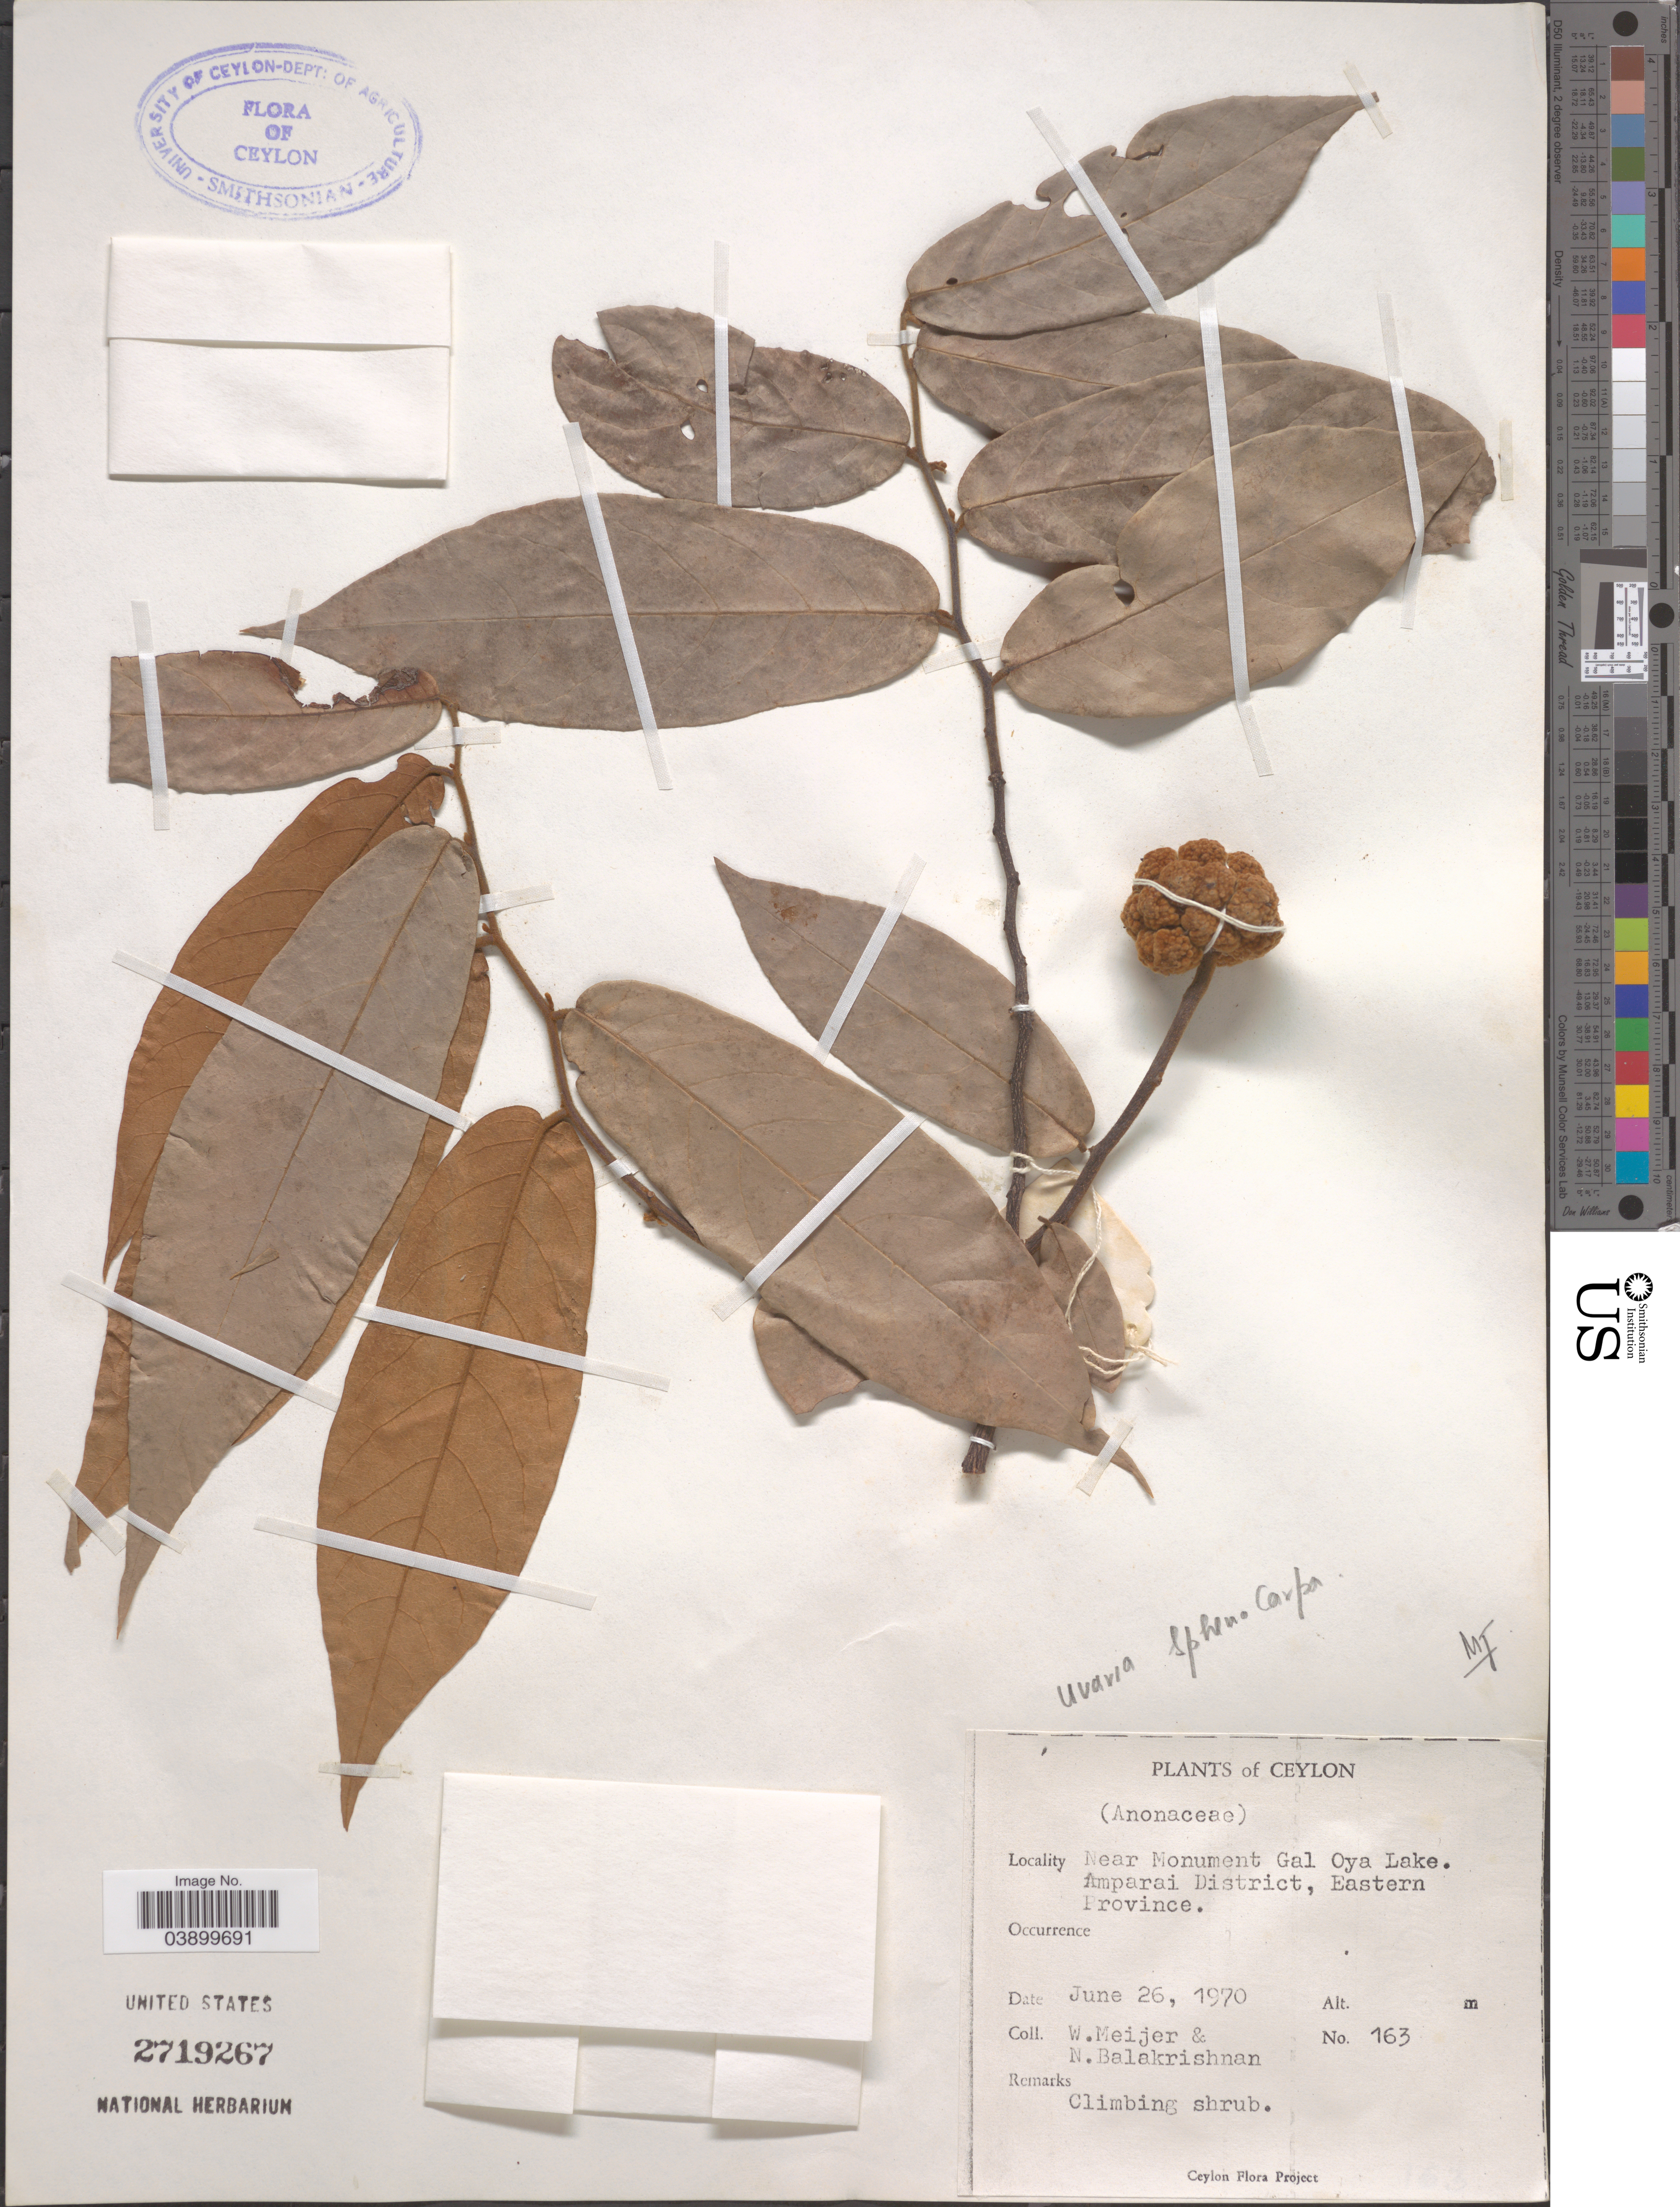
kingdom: Plantae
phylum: Tracheophyta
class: Magnoliopsida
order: Magnoliales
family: Annonaceae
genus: Uvaria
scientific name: Uvaria sphenocarpa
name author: Hook. & Thomson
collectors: W. Meijer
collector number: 163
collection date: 1970-06-26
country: Sri Lanka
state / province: Eastern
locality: Ceylon. Near Monument Gal Oya Lake. Amparai District.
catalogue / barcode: US 2719267